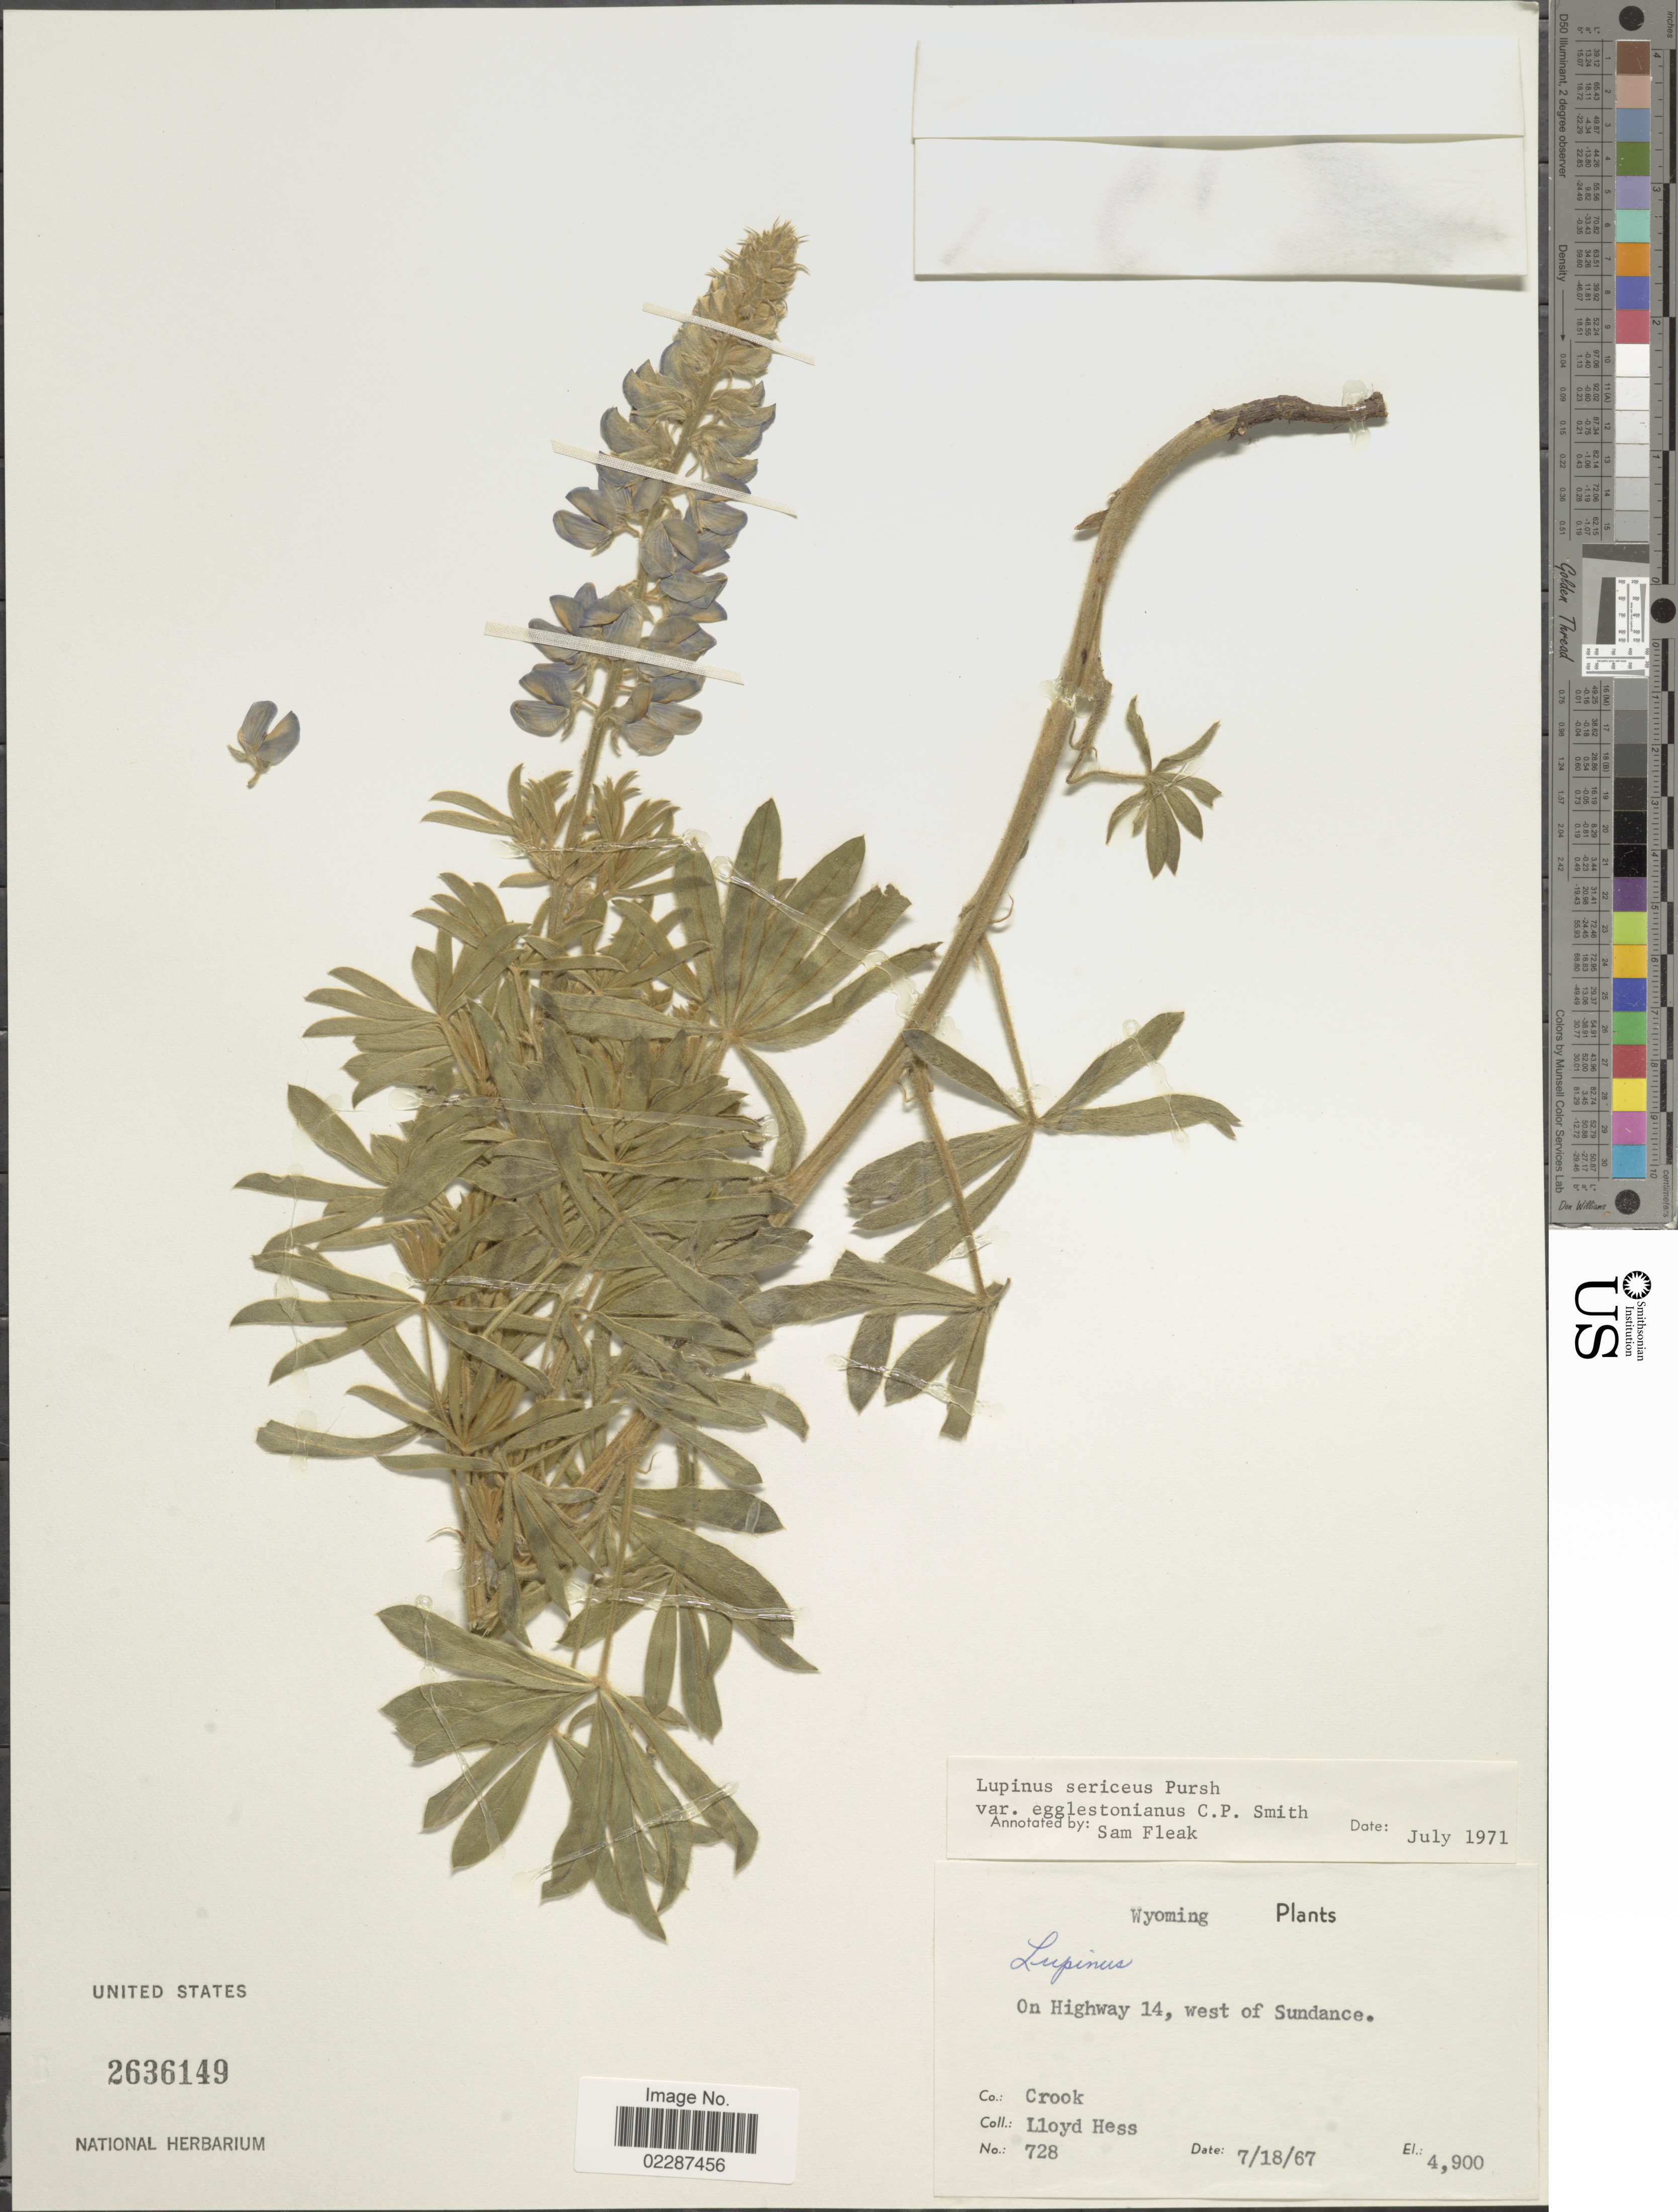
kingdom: Plantae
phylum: Tracheophyta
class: Magnoliopsida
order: Fabales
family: Fabaceae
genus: Lupinus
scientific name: Lupinus sericeus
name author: Pursh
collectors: L. Hess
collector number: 728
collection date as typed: Transcribed d/m/y: 18/7/67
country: United States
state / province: Wyoming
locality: On highway 14, west of Sundance, Co. Crook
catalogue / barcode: US 2636149